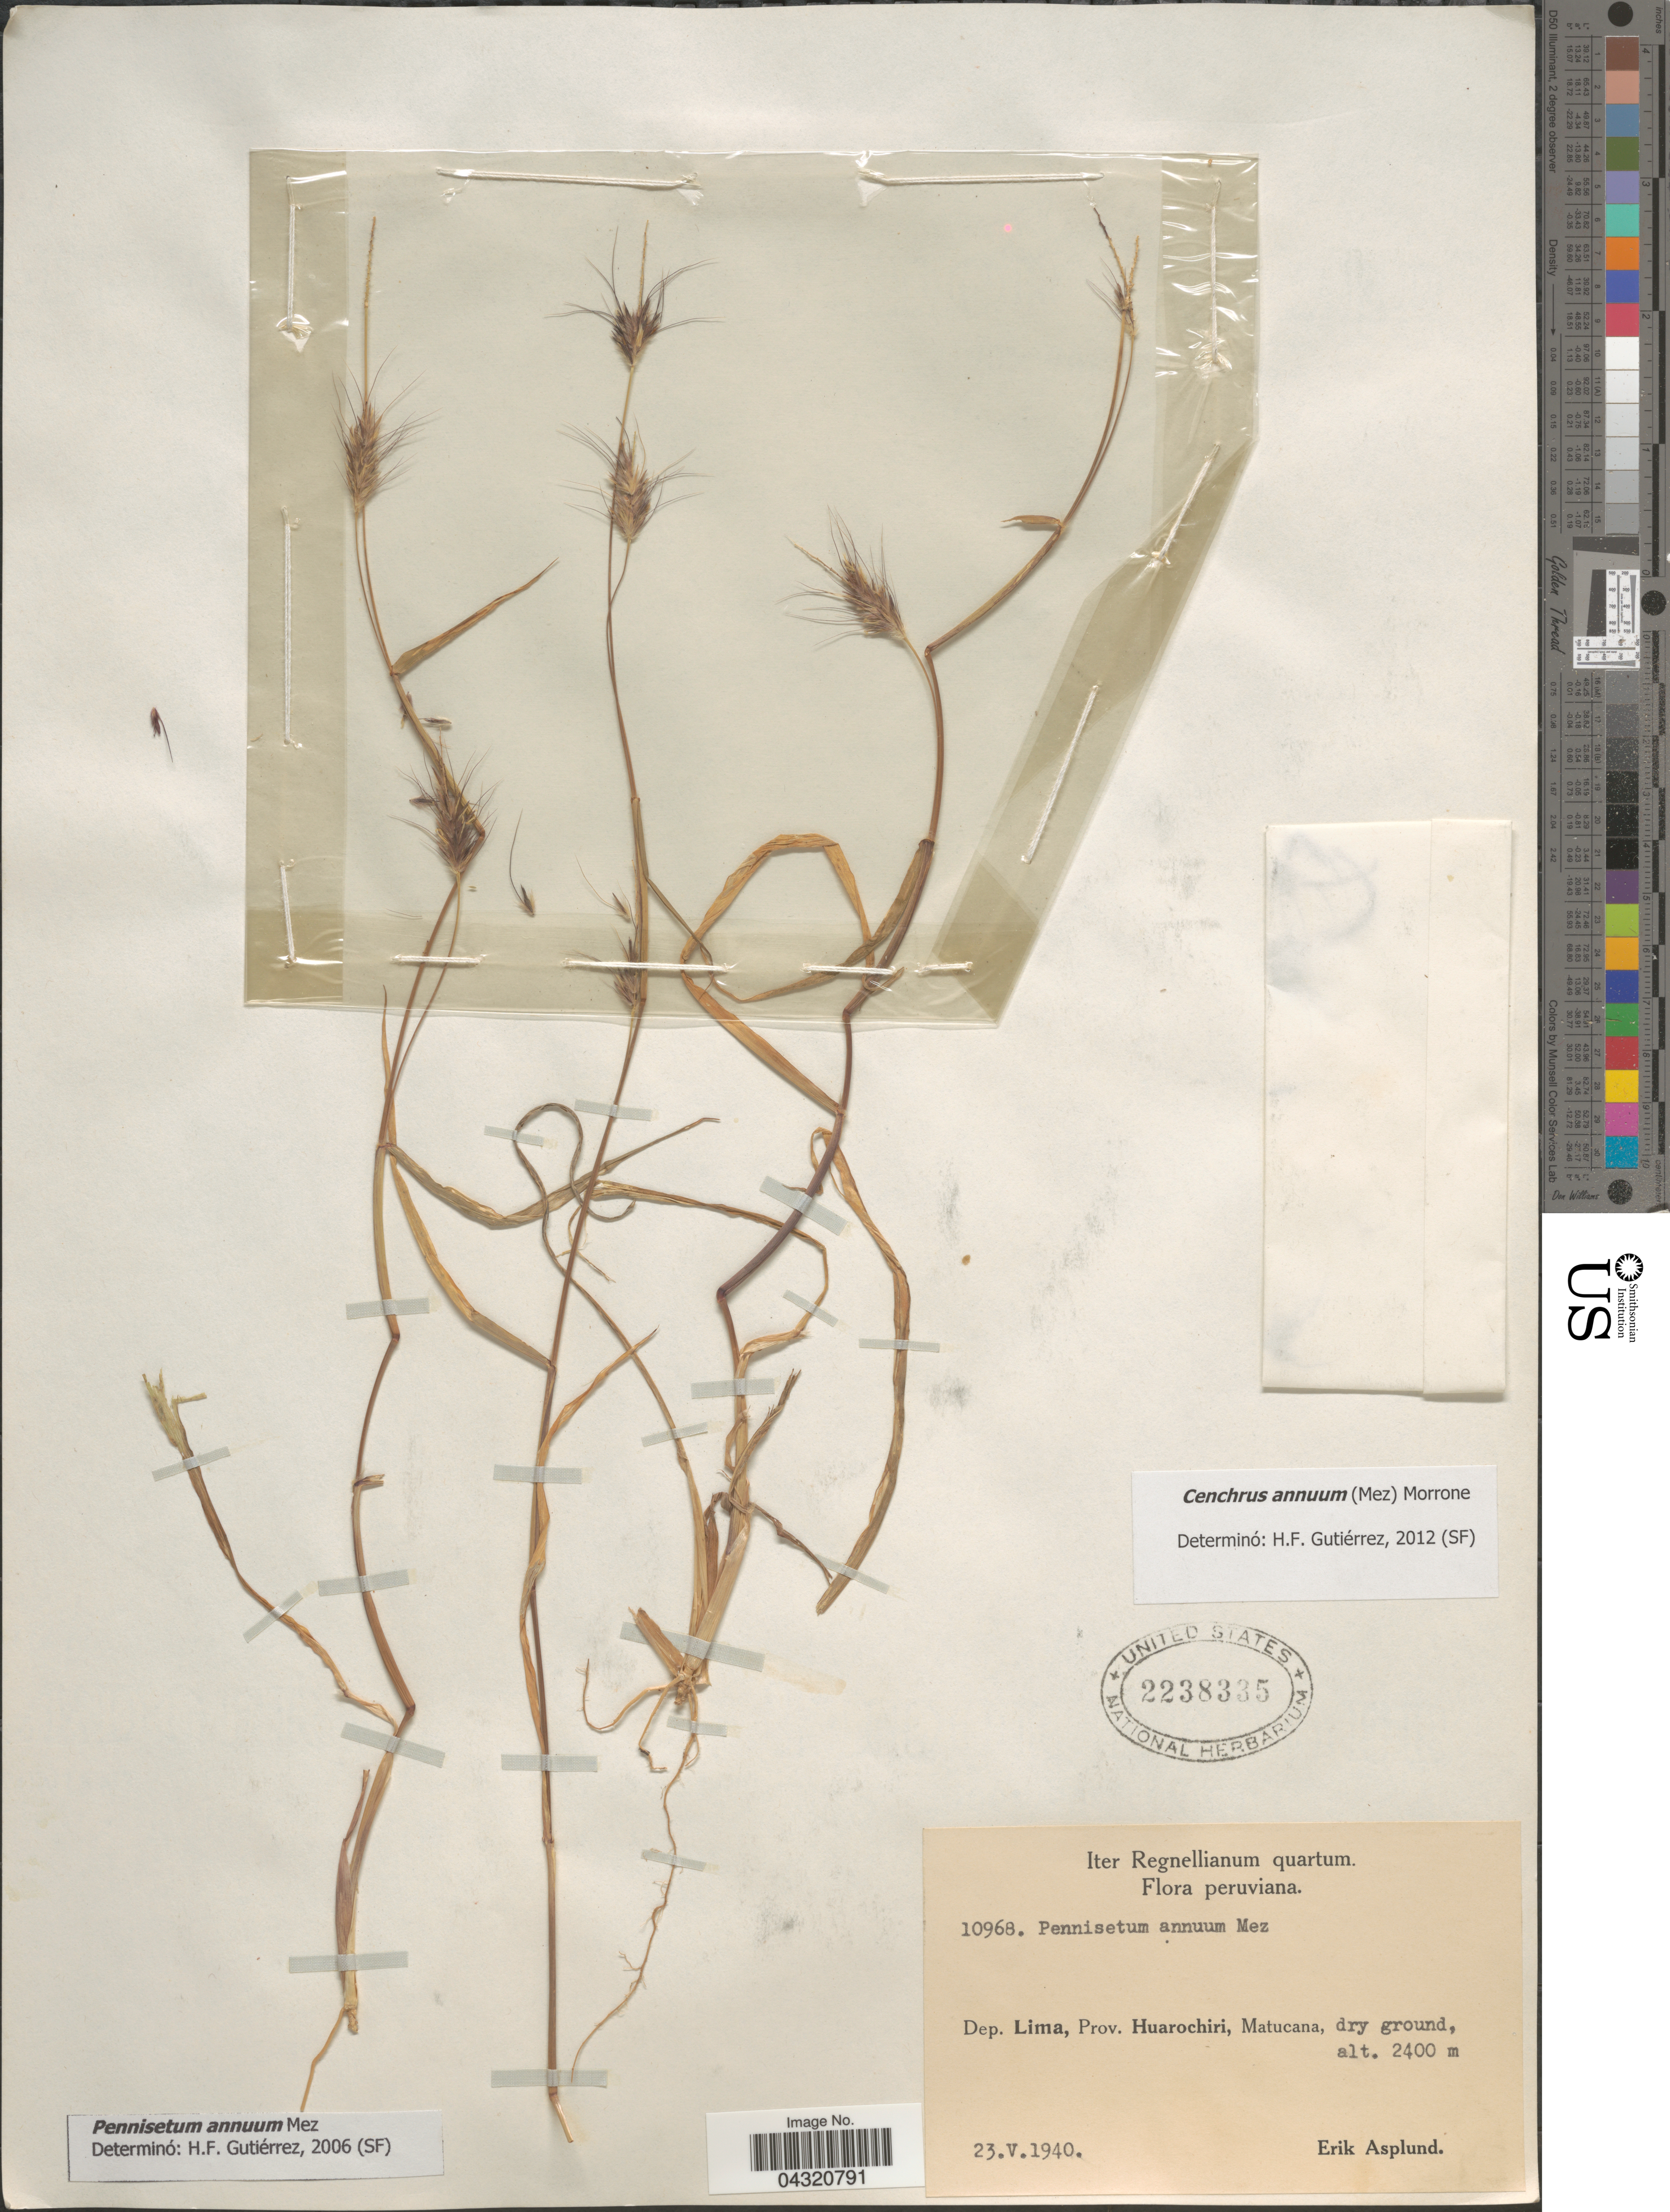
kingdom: Plantae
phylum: Tracheophyta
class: Liliopsida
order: Poales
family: Poaceae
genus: Cenchrus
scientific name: Cenchrus annuus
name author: (Mez) Morrone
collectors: E. Asplund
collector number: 10968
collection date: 1940-05-23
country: Peru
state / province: Lima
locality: Iter Regnellianum quartum. Dep. Lima, Prov. Huarochiri, Matucana.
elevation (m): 2400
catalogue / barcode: US 2238335